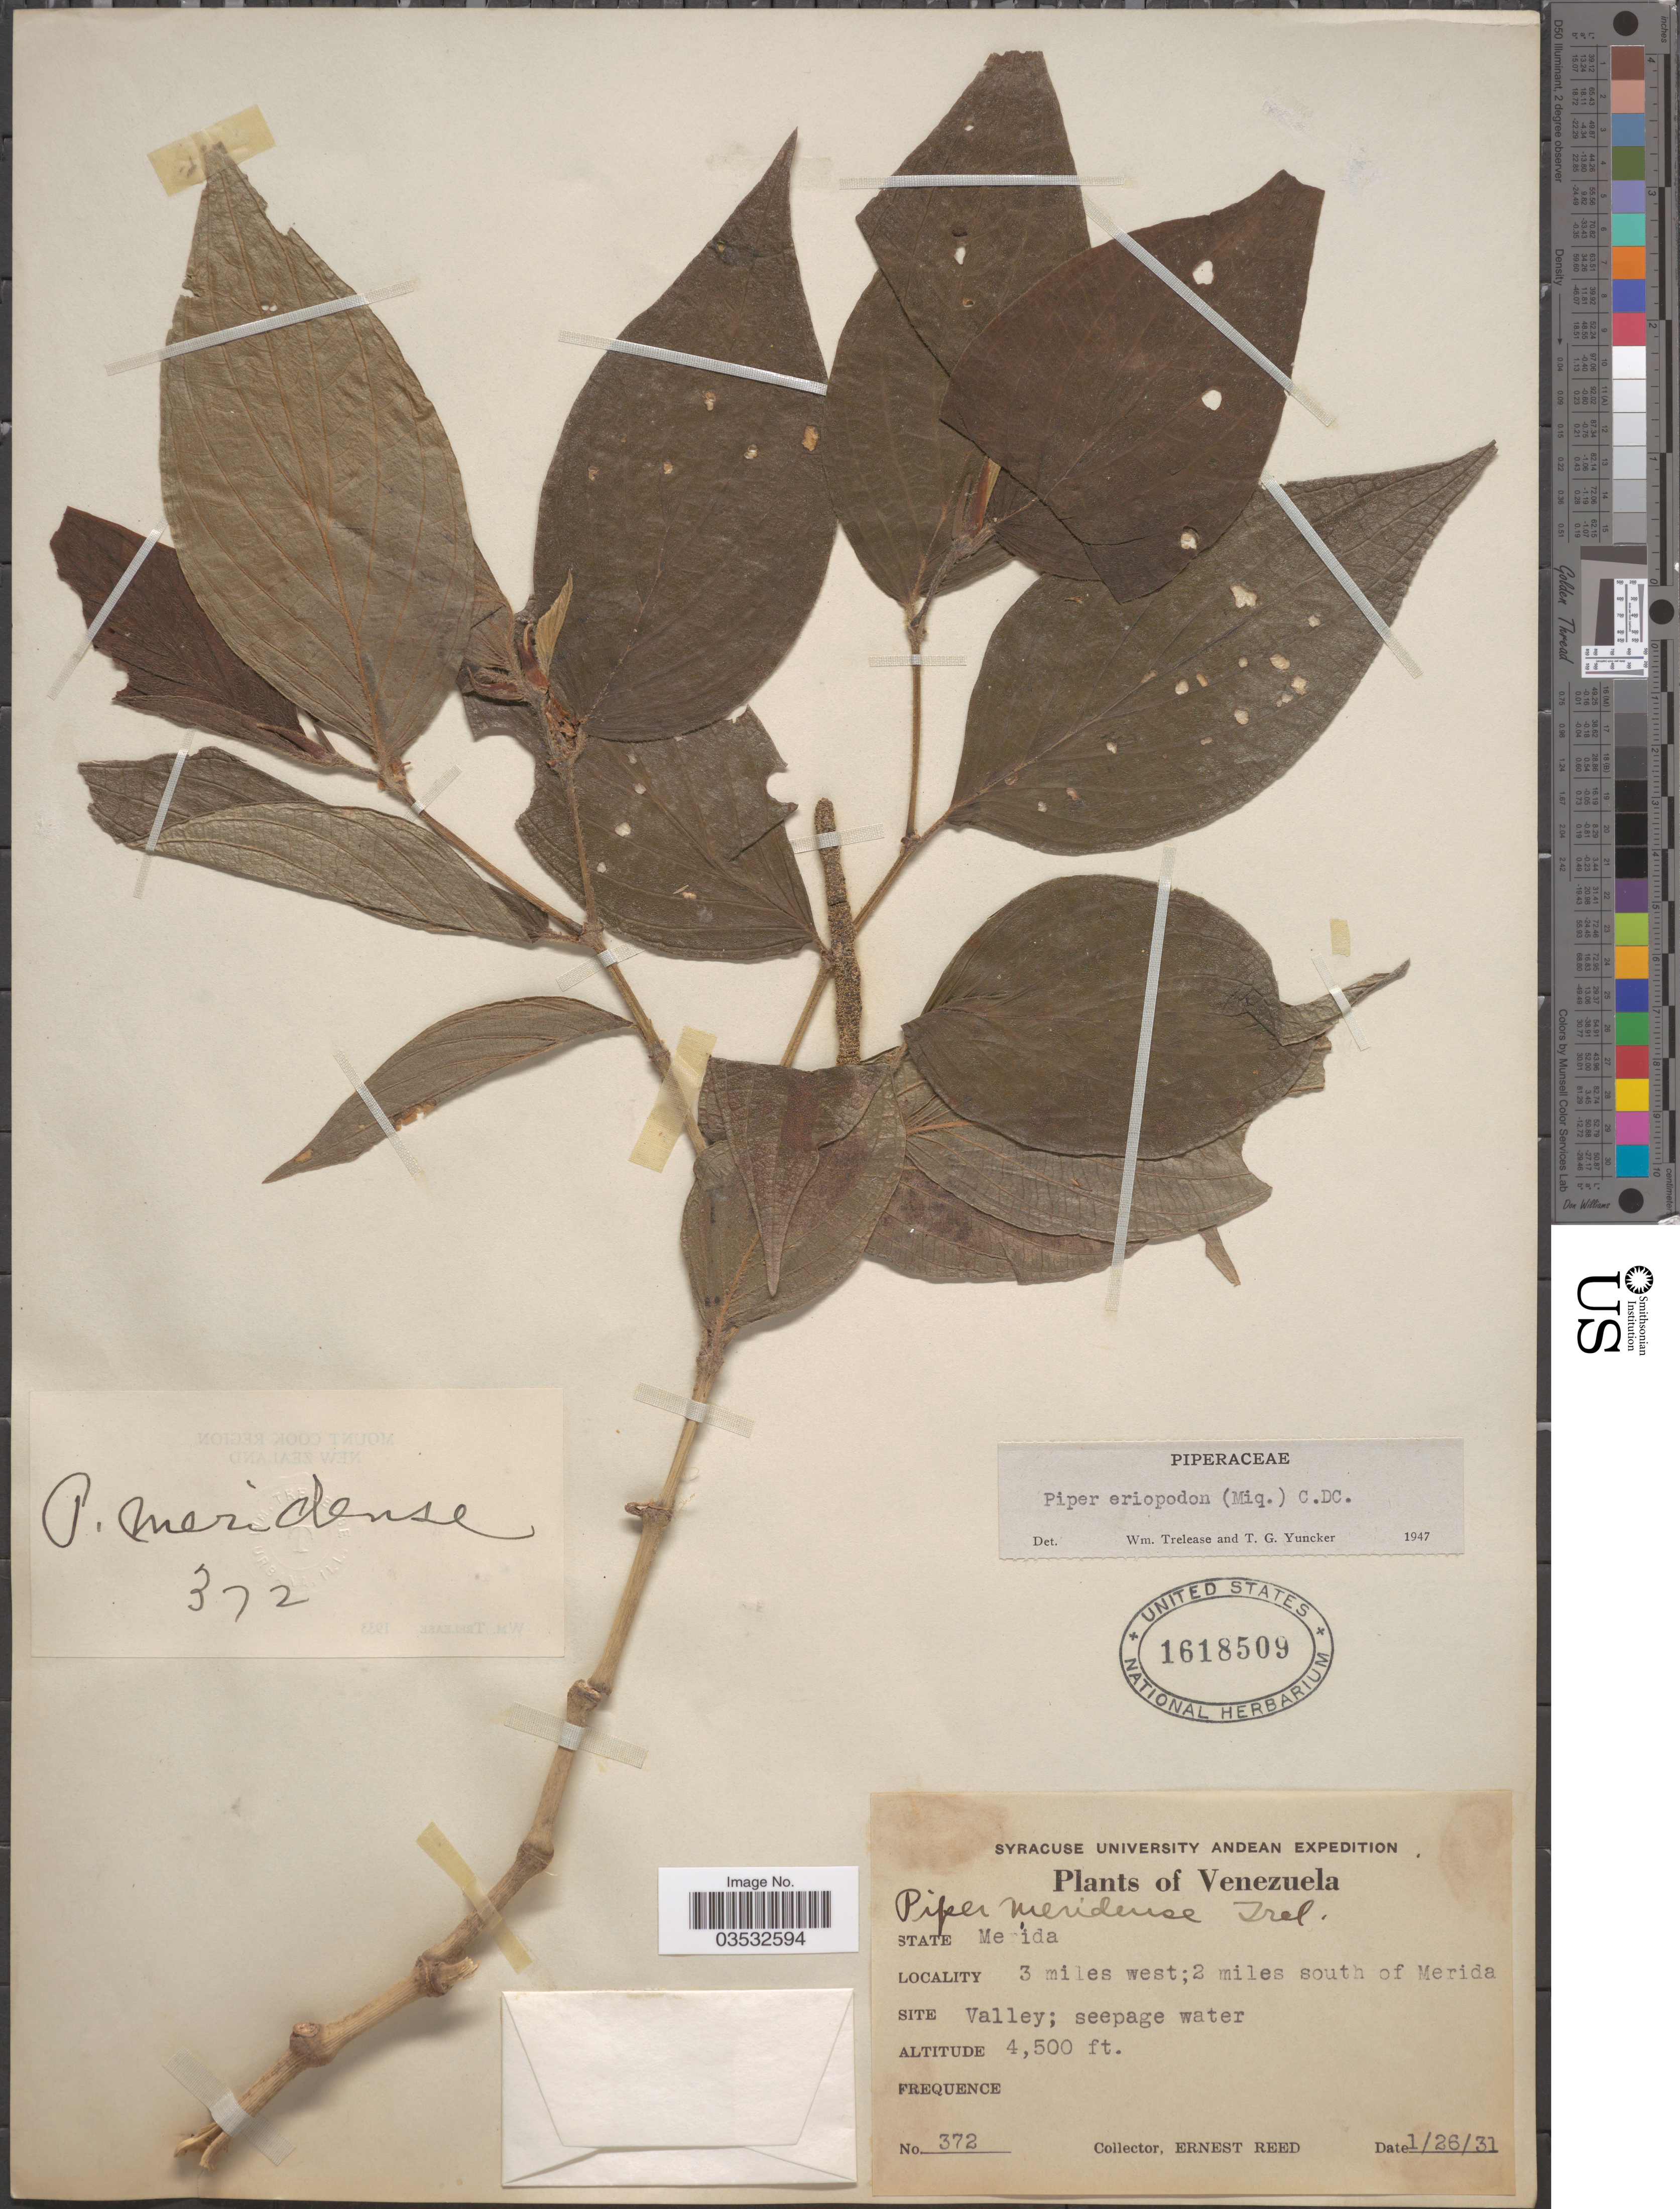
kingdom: Plantae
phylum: Tracheophyta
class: Magnoliopsida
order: Piperales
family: Piperaceae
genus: Piper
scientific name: Piper eriopodon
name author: C. DC.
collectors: E. Reed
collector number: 372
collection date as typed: Transcribed d/m/y: 26/1/31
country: Venezuela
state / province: Merida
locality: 3 miles west; 2 miles south of Merida.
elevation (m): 1372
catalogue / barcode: US 1618509